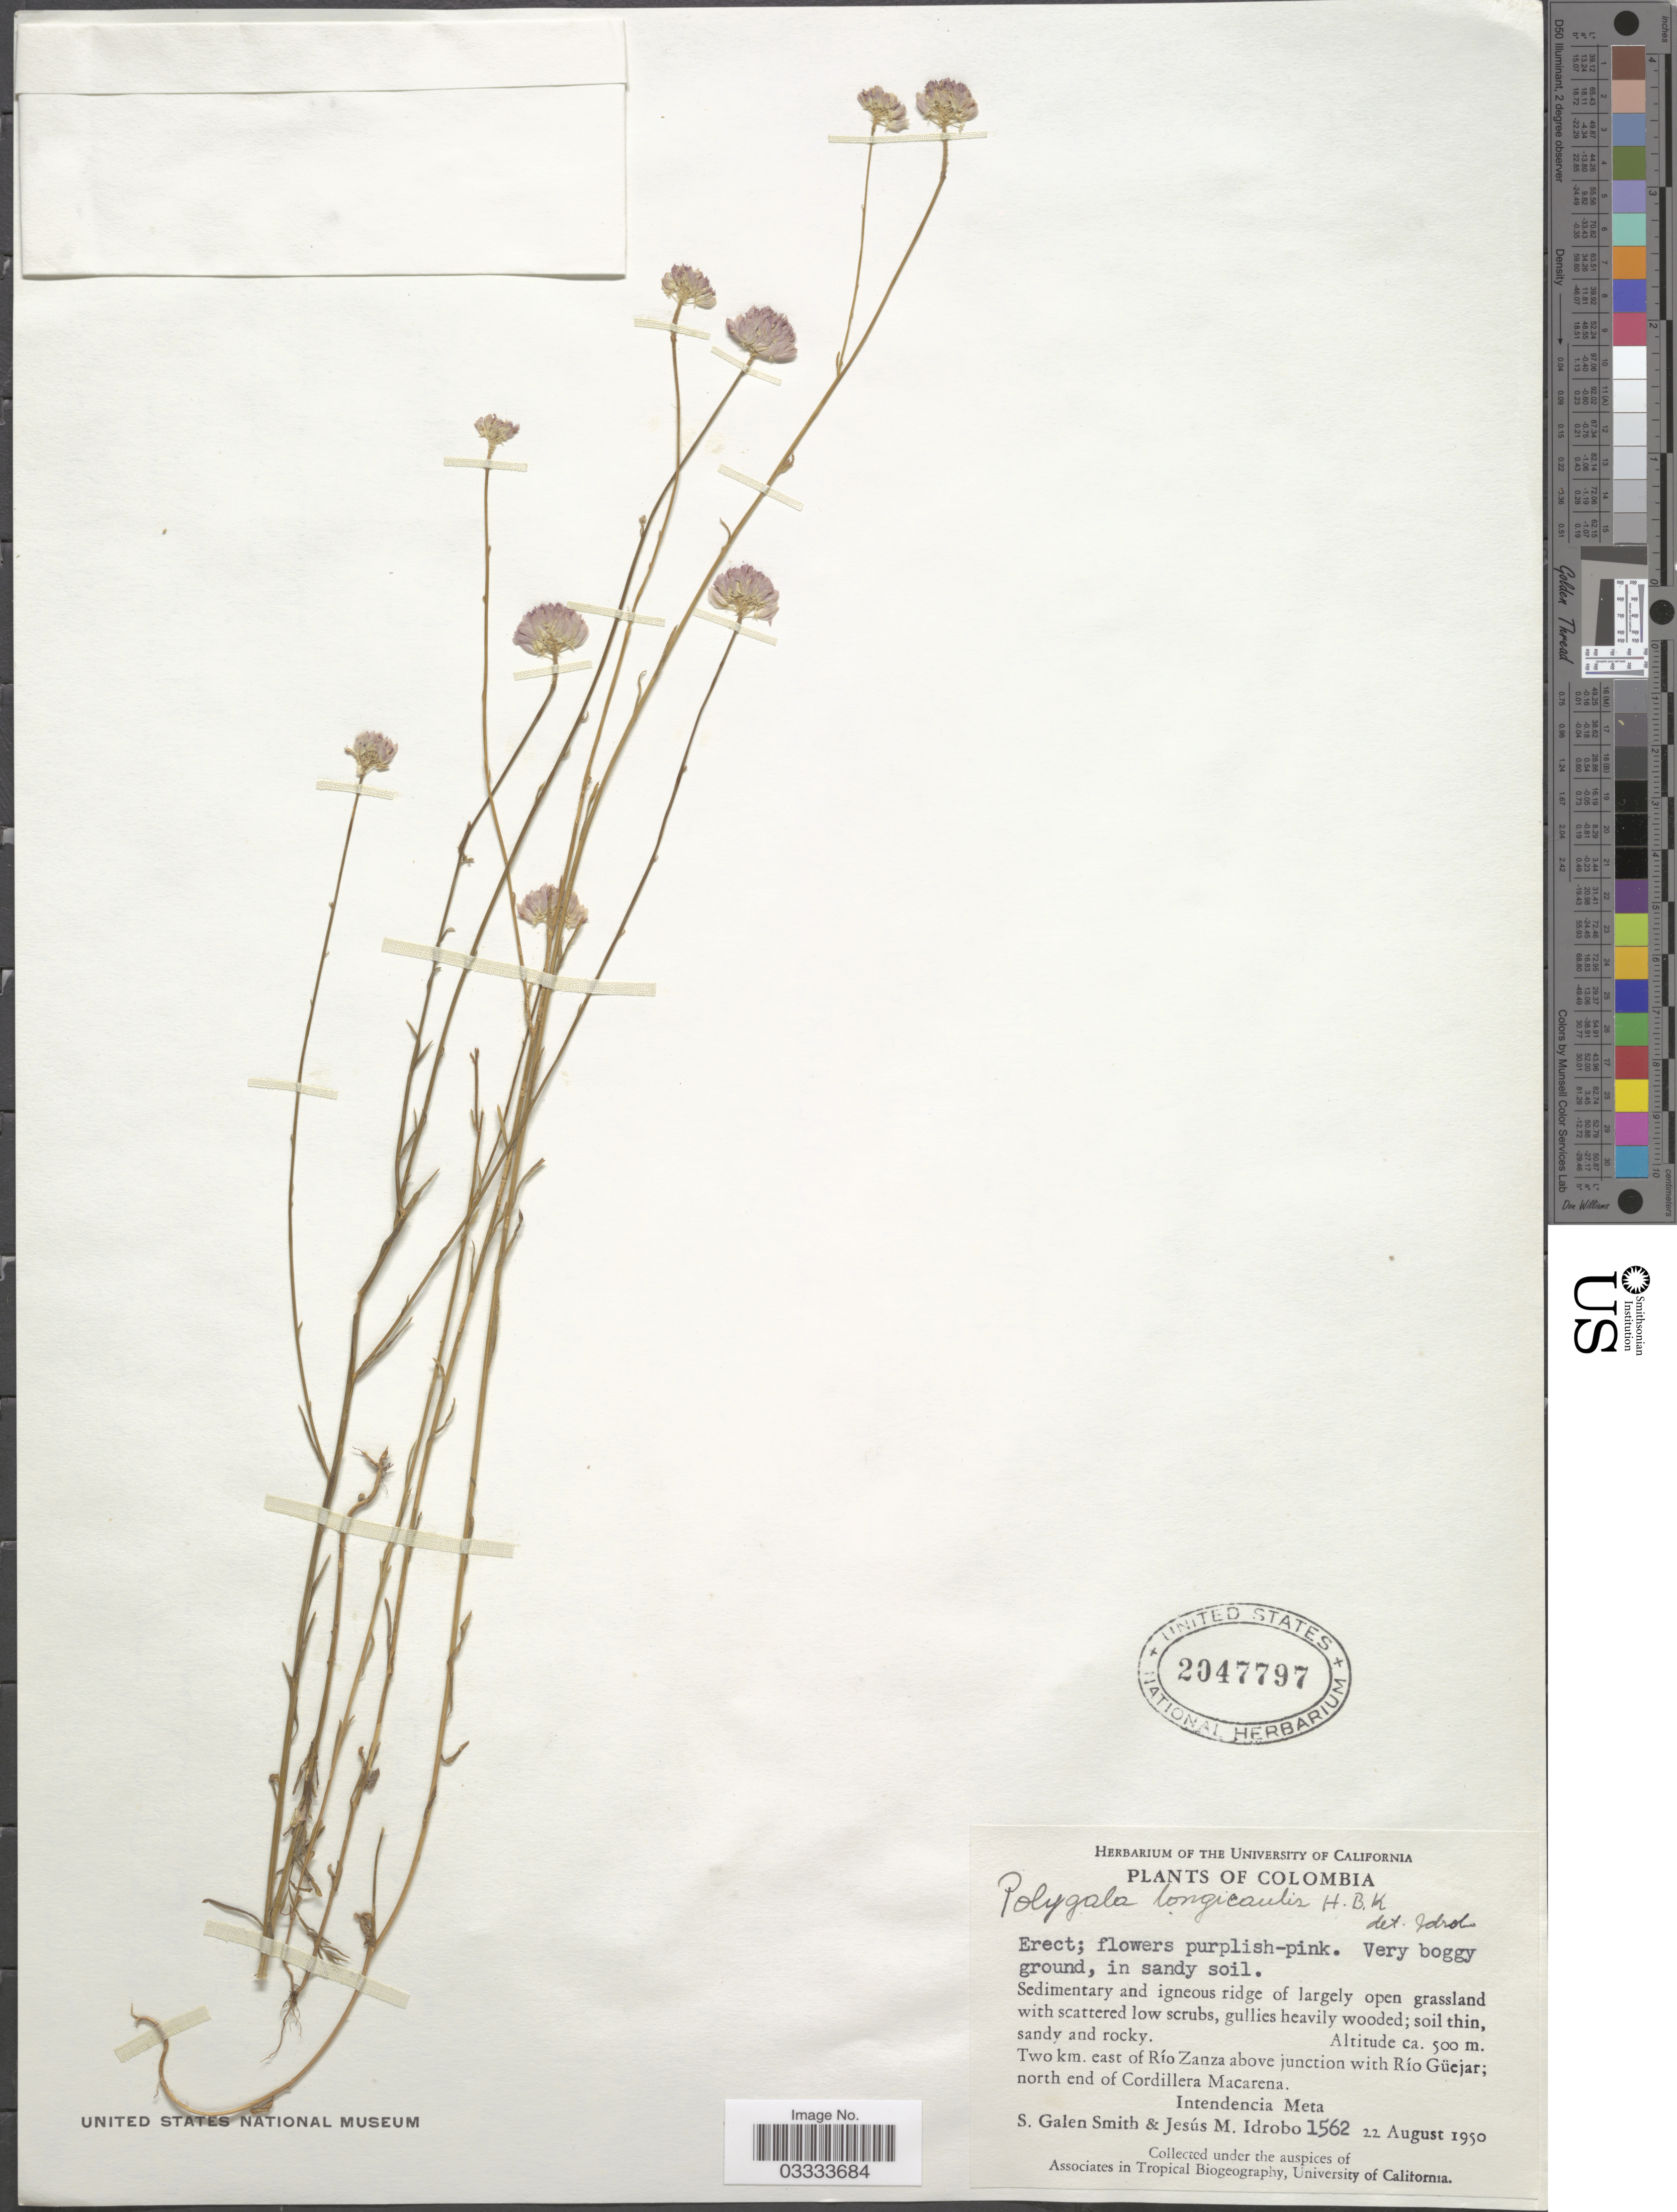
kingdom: Plantae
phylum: Tracheophyta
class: Magnoliopsida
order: Fabales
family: Polygalaceae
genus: Polygala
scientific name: Polygala longicaulis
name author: Kunth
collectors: S. G. Smith & J. M. Idrobo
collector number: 1562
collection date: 1950-08-22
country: Colombia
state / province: Meta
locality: Two km. east of Río Zanza above junction with Río Güejar; north end of Cordillera Macarena. Intendencia Meta.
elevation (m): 500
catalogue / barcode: US 2047797